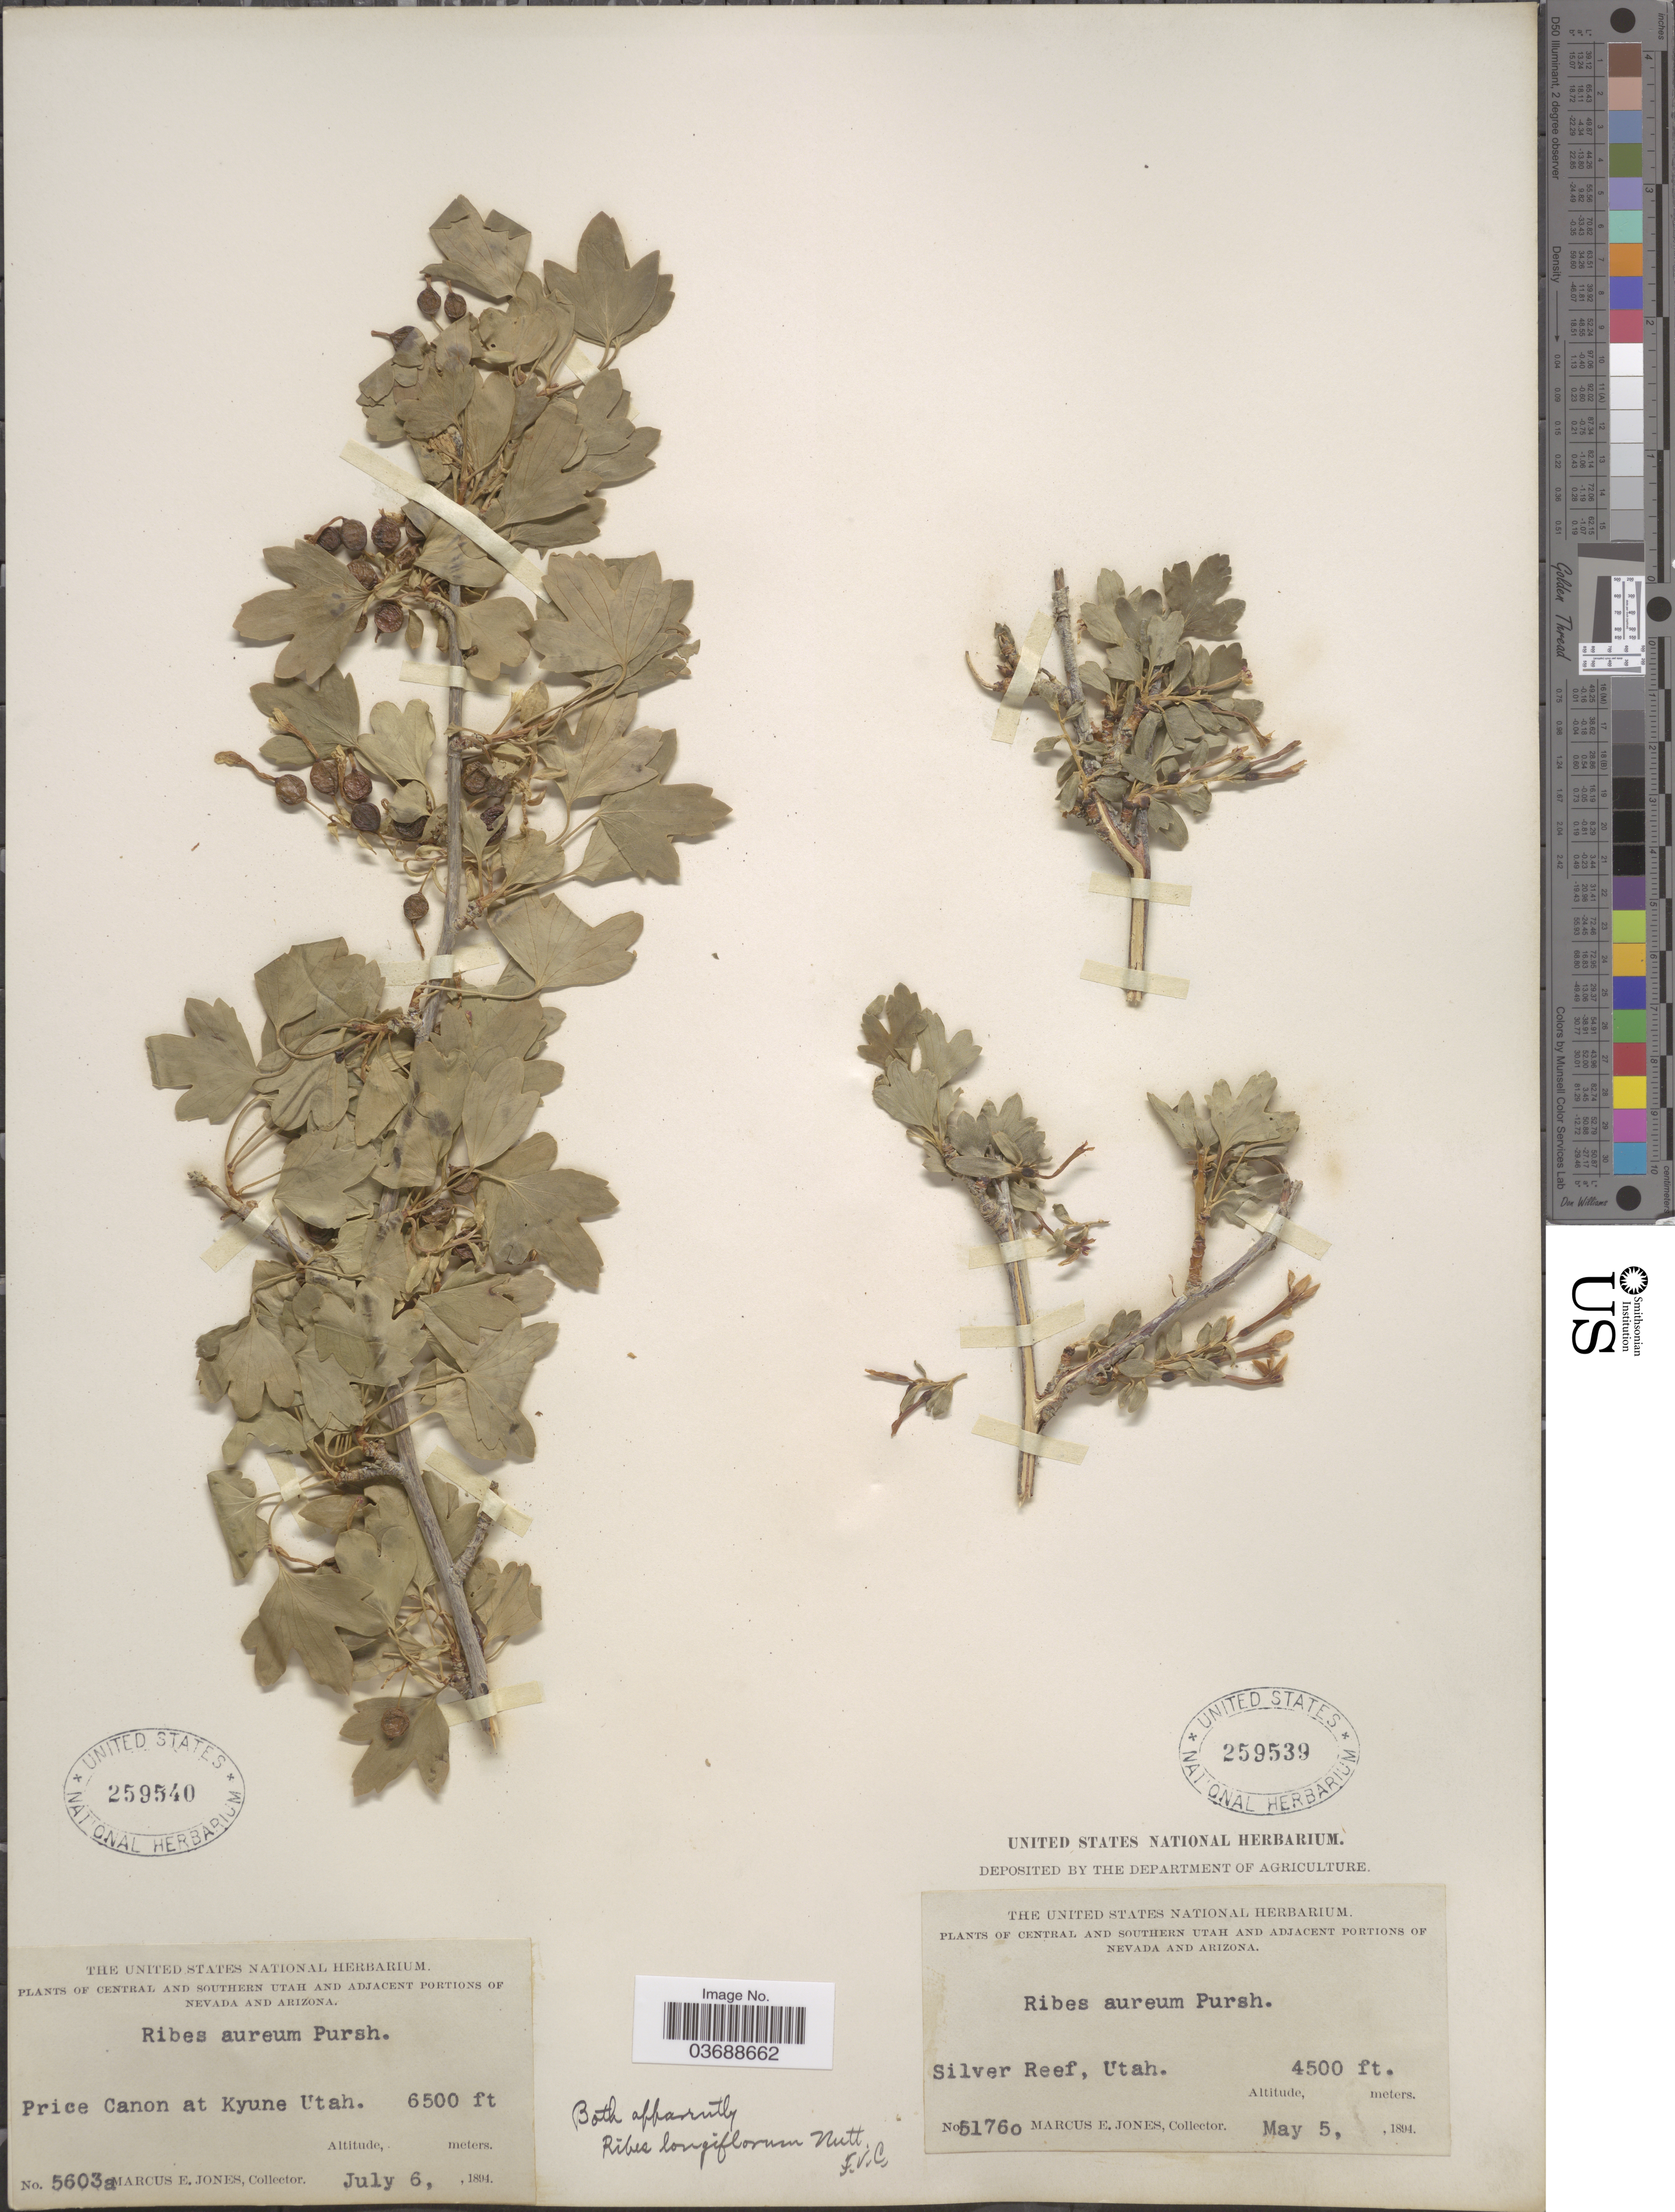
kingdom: Plantae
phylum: Tracheophyta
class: Magnoliopsida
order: Saxifragales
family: Grossulariaceae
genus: Ribes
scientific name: Ribes odoratum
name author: H.L. Wendl.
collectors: M. E. Jones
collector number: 5603a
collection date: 1894-07-06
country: United States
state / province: Utah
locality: Central and Southern Utah. Price Canon at Kyune.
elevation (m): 1981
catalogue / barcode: US 259540